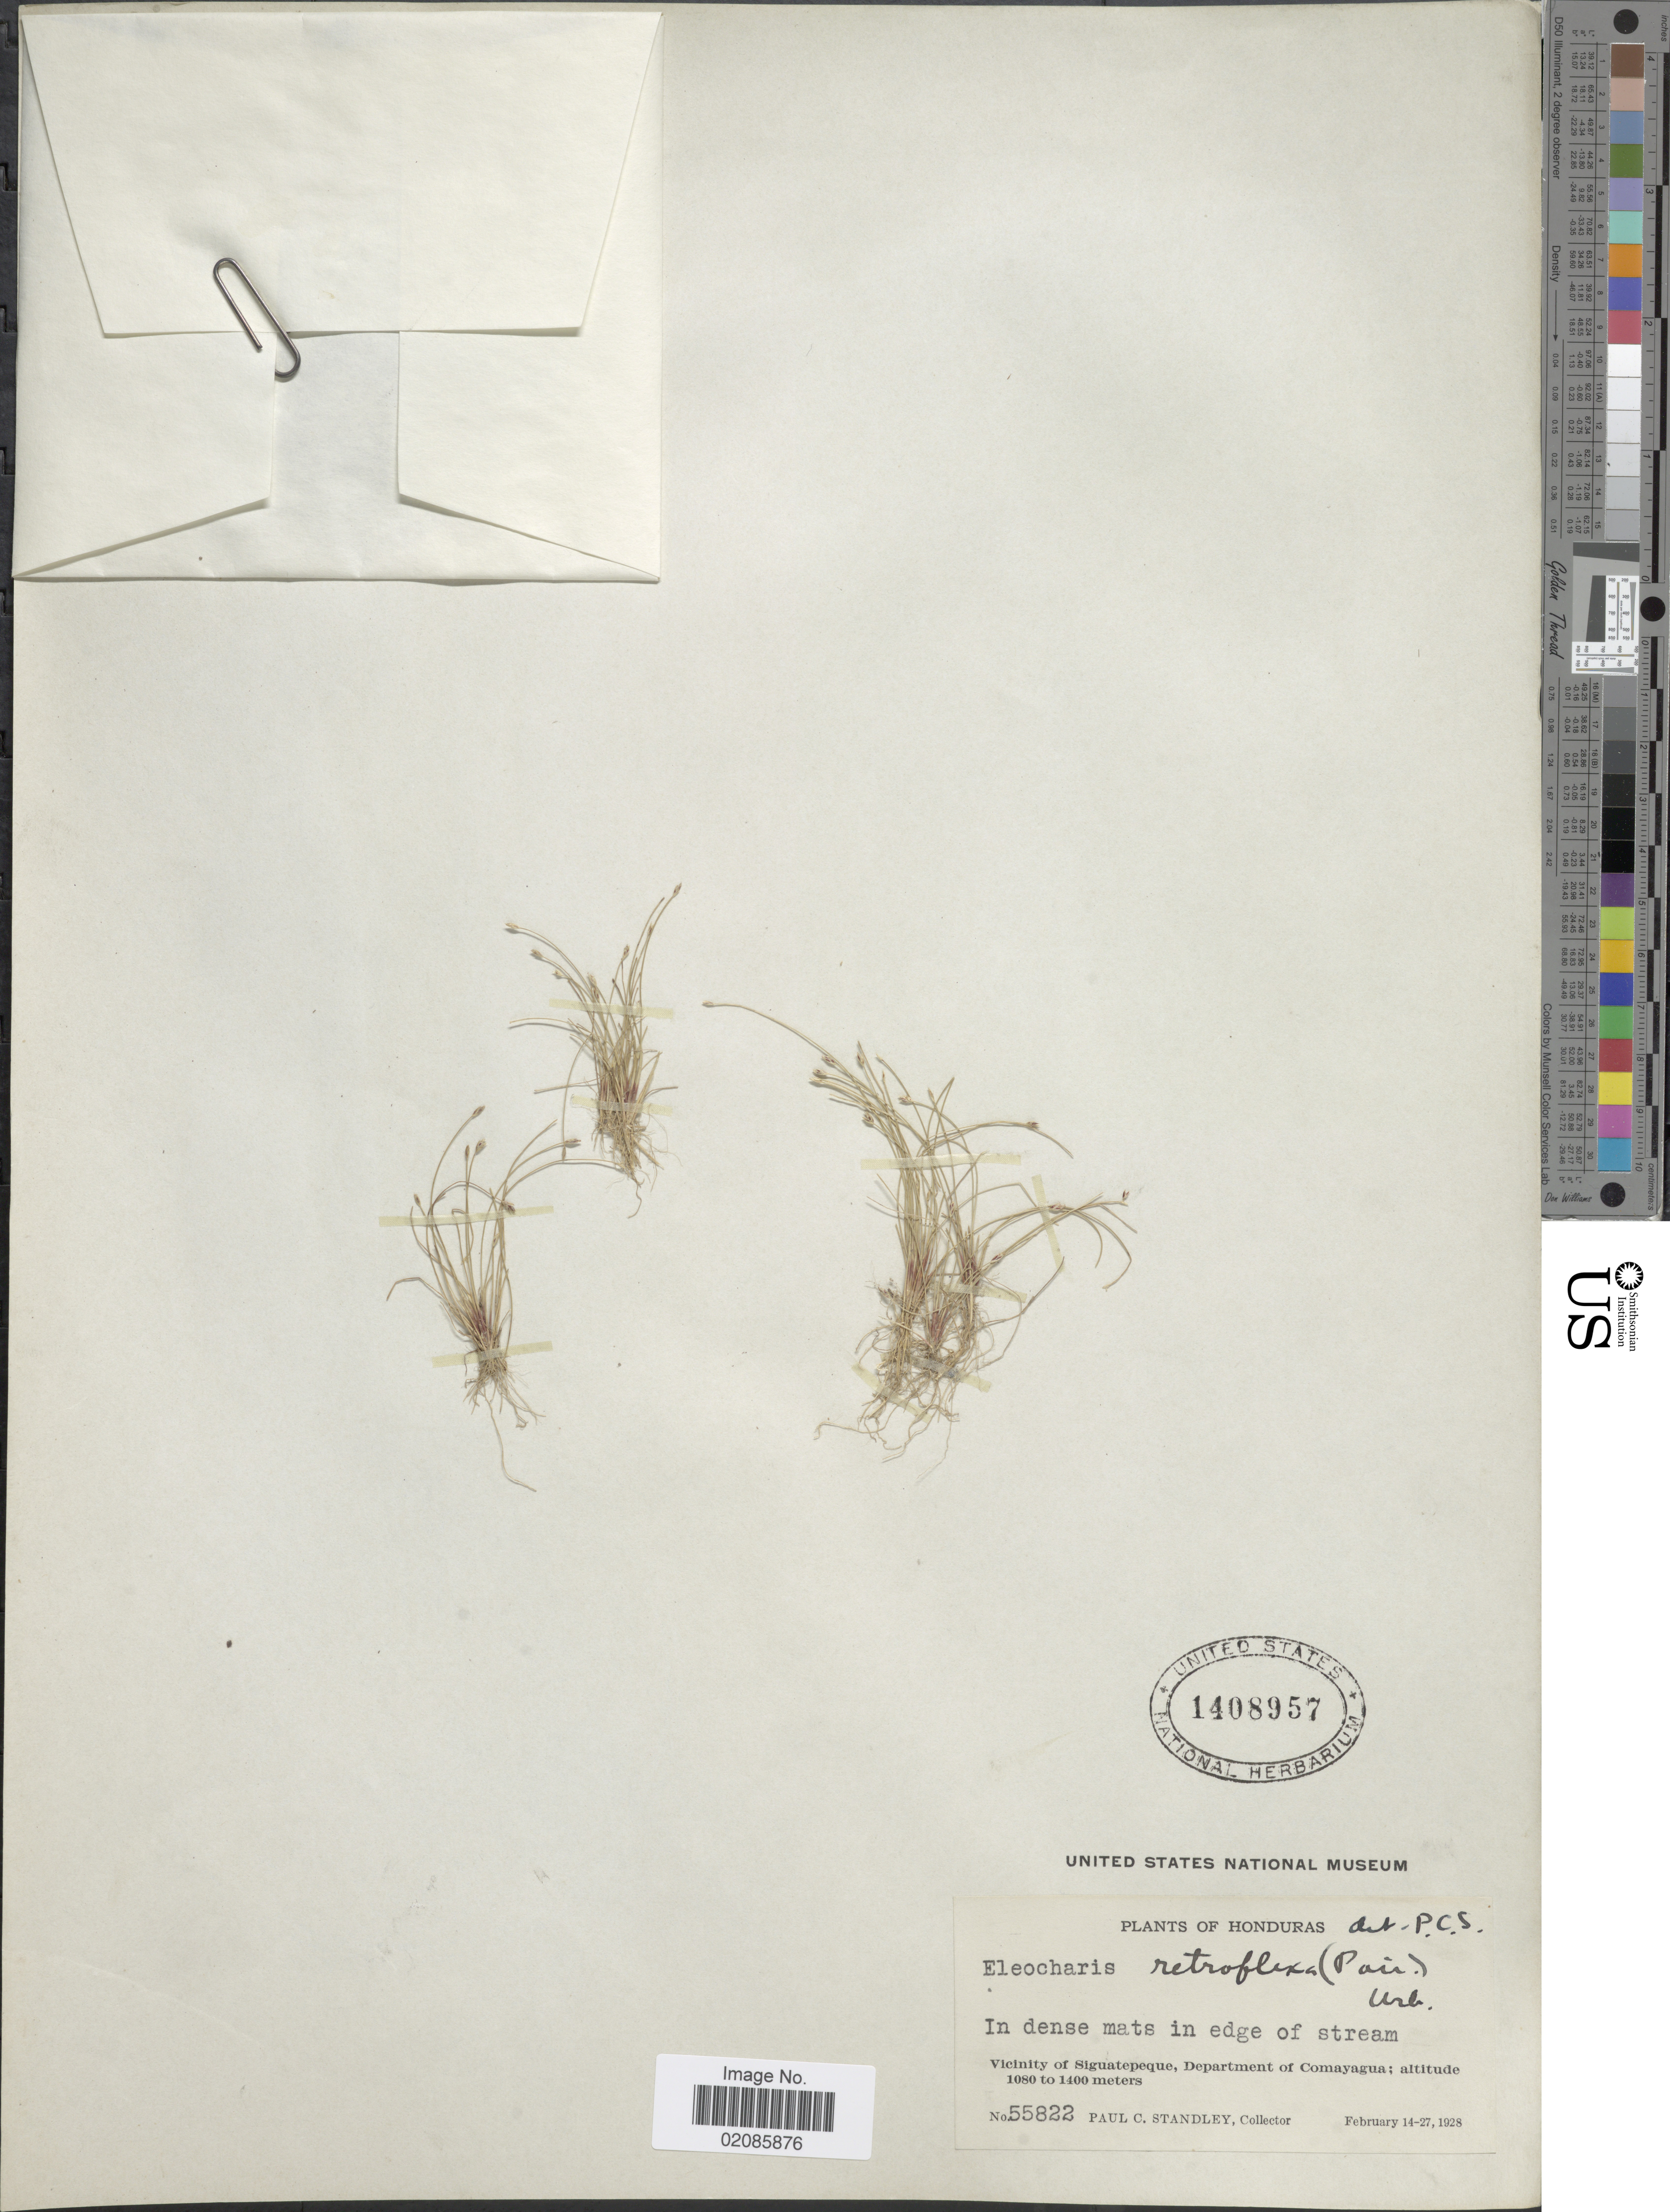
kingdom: Plantae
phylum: Tracheophyta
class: Liliopsida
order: Poales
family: Cyperaceae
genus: Eleocharis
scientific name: Eleocharis retroflexa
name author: (Poir.) Urb.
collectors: P. C. Standley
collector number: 55822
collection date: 1928-02-14/1928-02-27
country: Honduras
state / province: Comayagua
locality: Vicinity of Siguatepeque, Department of Comayagua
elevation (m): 1080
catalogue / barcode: US 1408957